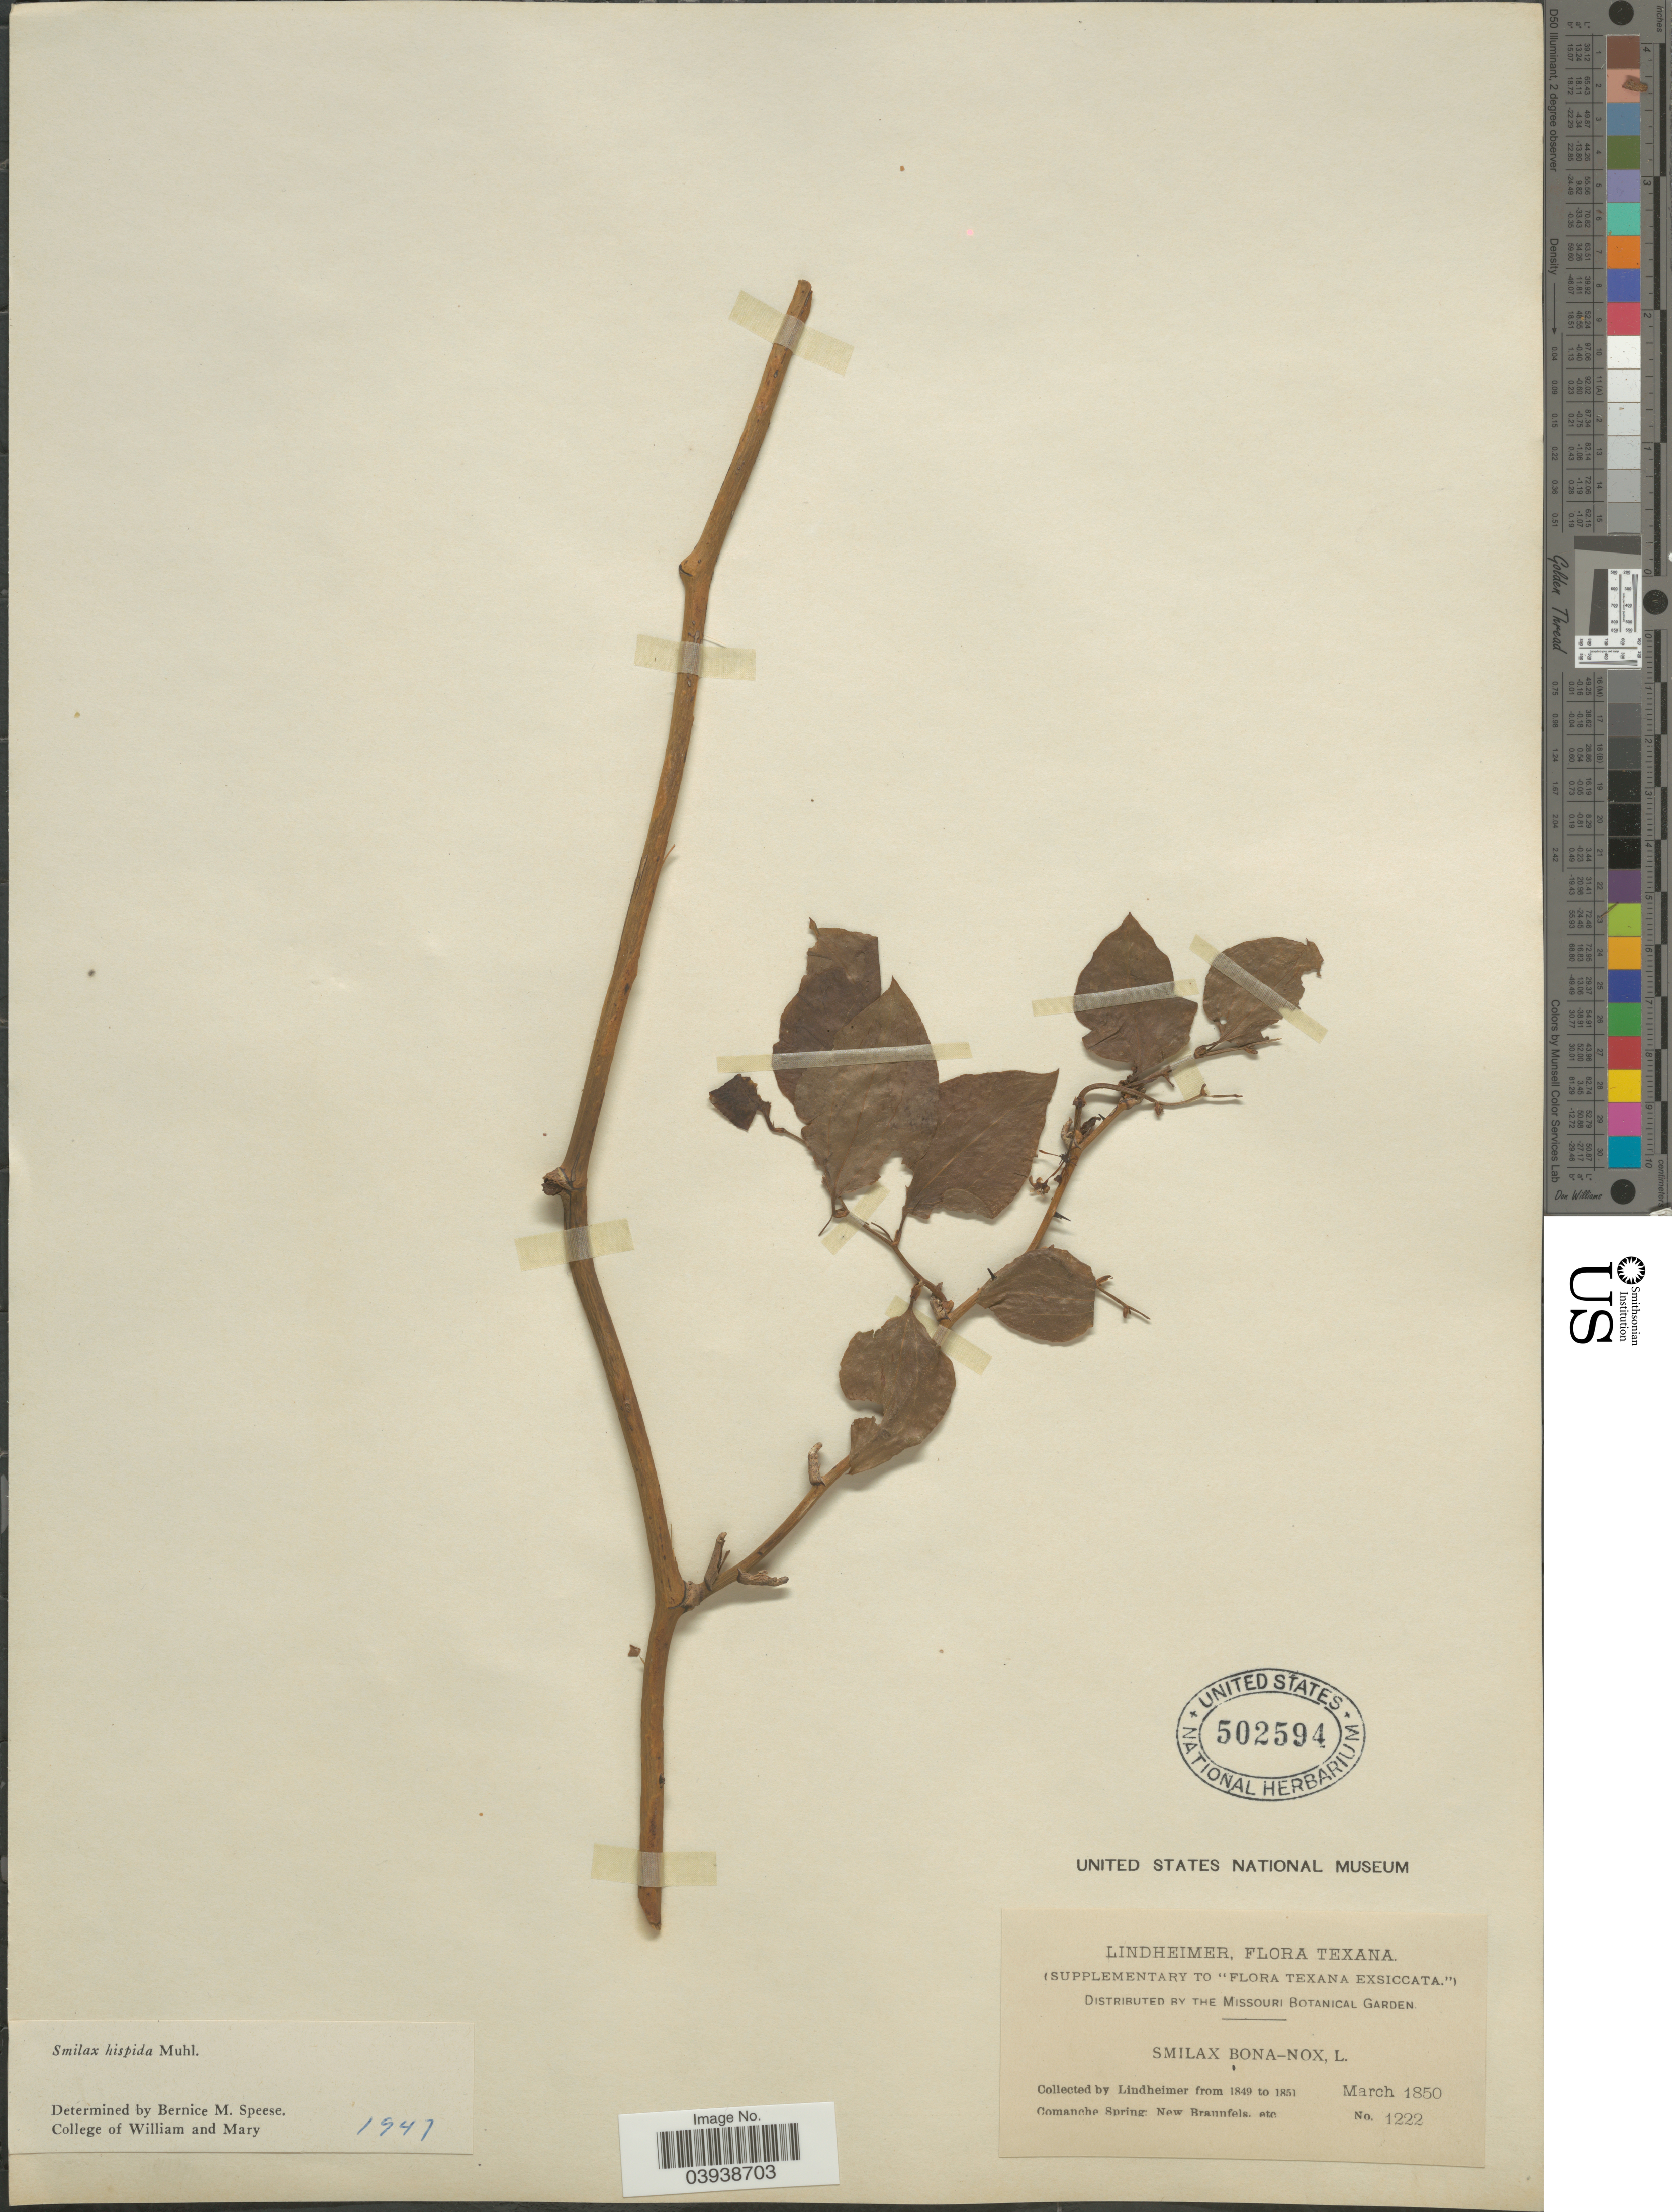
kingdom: Plantae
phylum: Tracheophyta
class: Liliopsida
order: Liliales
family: Smilacaceae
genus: Smilax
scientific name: Smilax hispida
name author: Raf.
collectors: -. Lindheimer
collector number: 1222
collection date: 1850-03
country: United States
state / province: Texas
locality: Comanche Spring: New Braunfels etc.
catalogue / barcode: US 502594